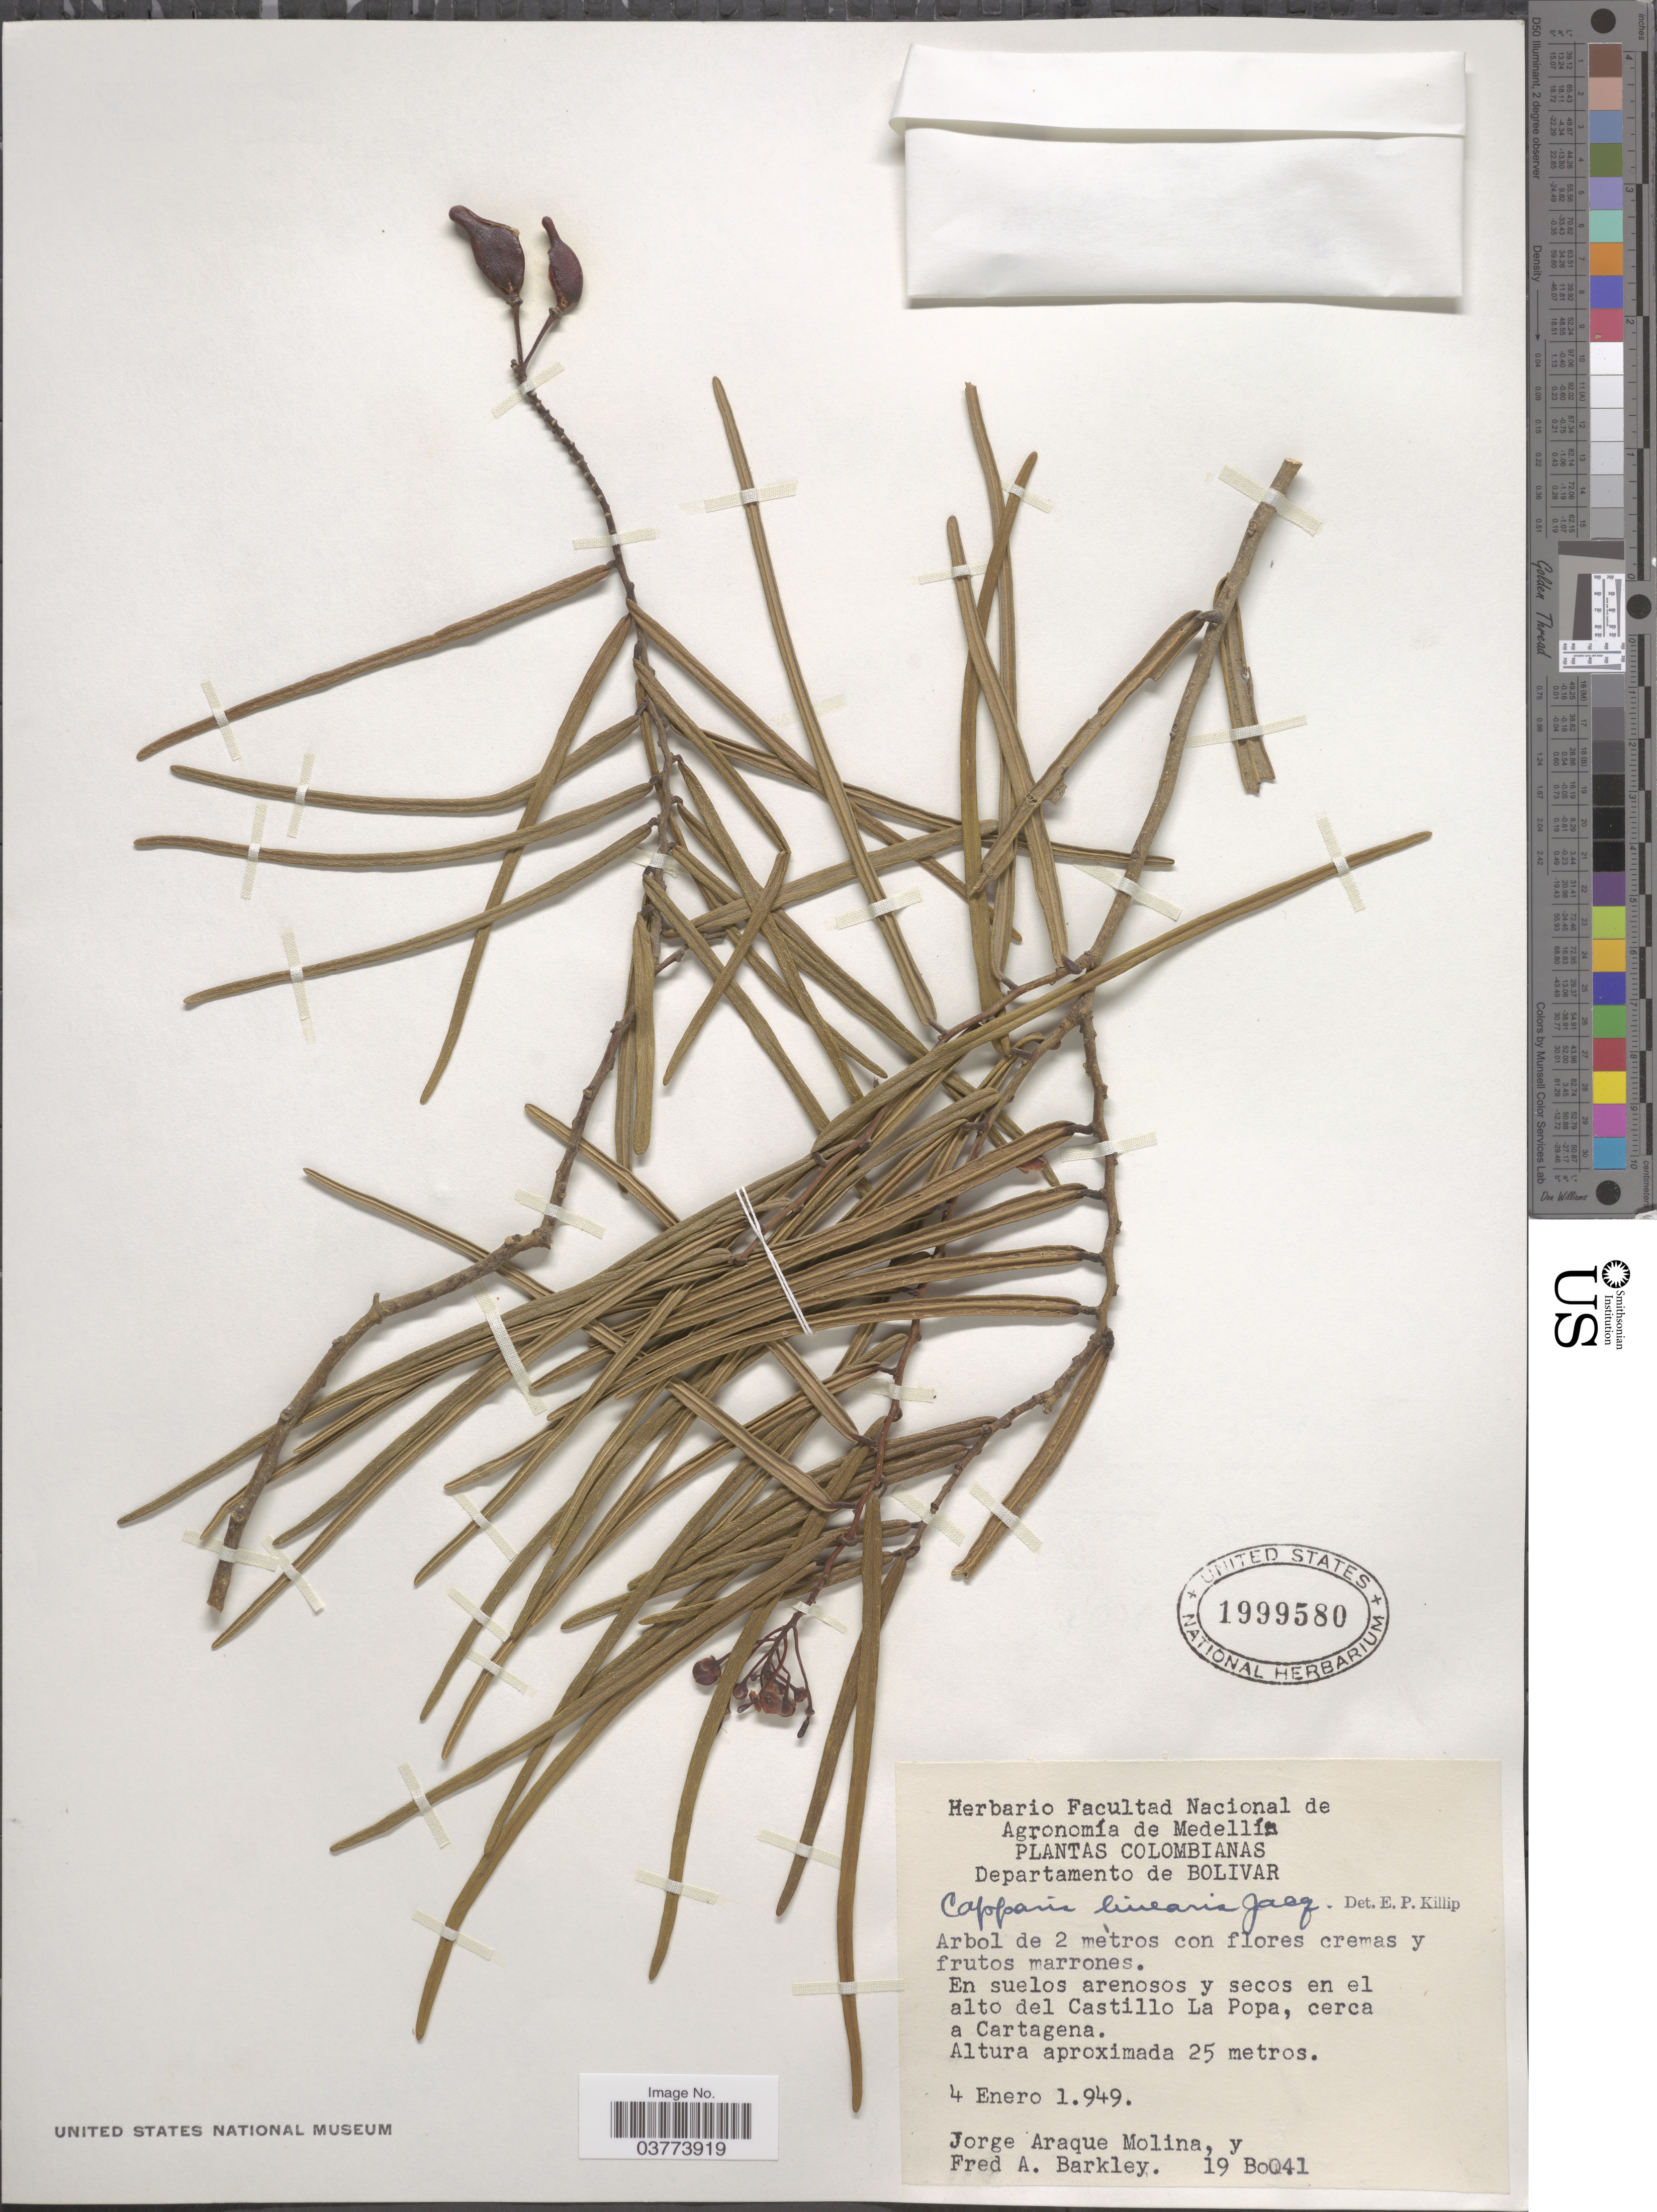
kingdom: Plantae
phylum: Tracheophyta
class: Magnoliopsida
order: Brassicales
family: Capparaceae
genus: Cynophalla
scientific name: Cynophalla linearis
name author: (Jacq.) J. Presl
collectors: J. A. Molina & F. A. Barkley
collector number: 19Bo041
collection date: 1949-01-04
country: Colombia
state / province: Bolívar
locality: Departamento de Bolivar. En suelos arenosos y secos en el alto del Castillo La Popa, cerca a Cartagena.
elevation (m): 25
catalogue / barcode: US 1999580